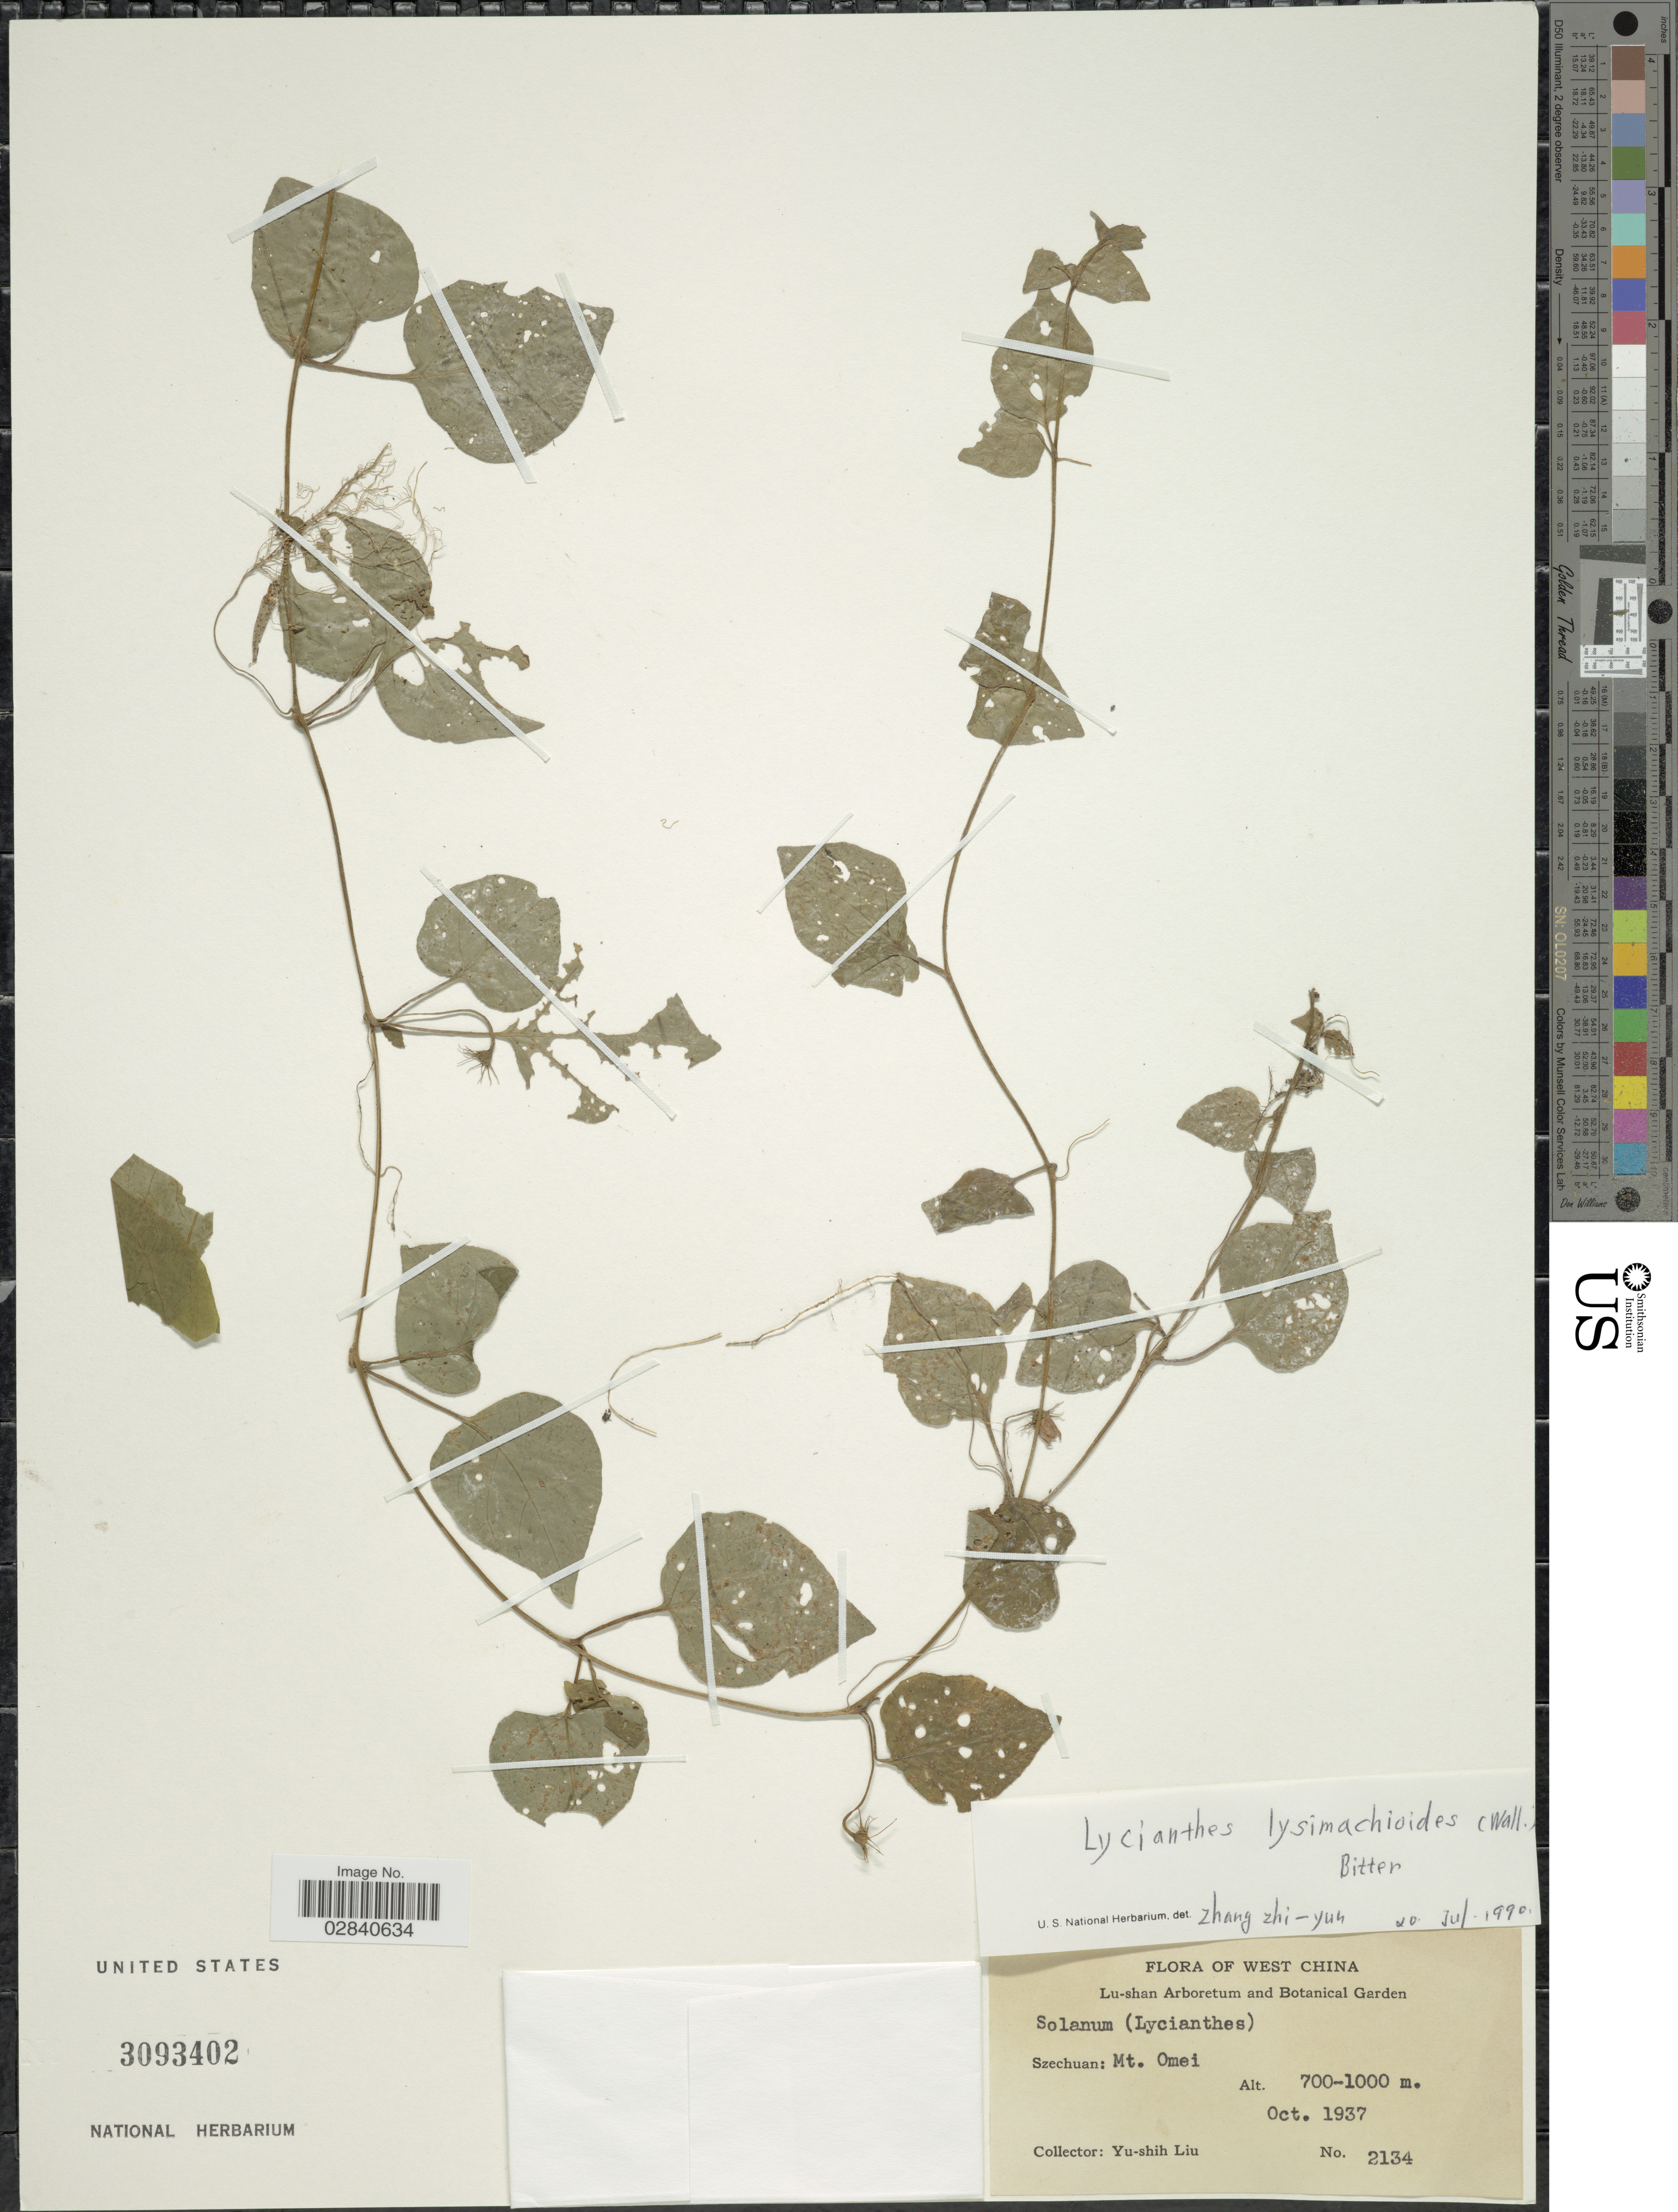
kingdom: Plantae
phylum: Tracheophyta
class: Magnoliopsida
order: Solanales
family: Solanaceae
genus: Lycianthes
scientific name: Lycianthes lysimachioides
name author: (Wall.) Bitter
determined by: Knapp, S. D.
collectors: Y.-S. Liu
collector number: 2134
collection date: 1937-10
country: China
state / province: Sichuan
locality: West China. Szechuan: Mt. Omei.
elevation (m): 700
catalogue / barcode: US 3093402